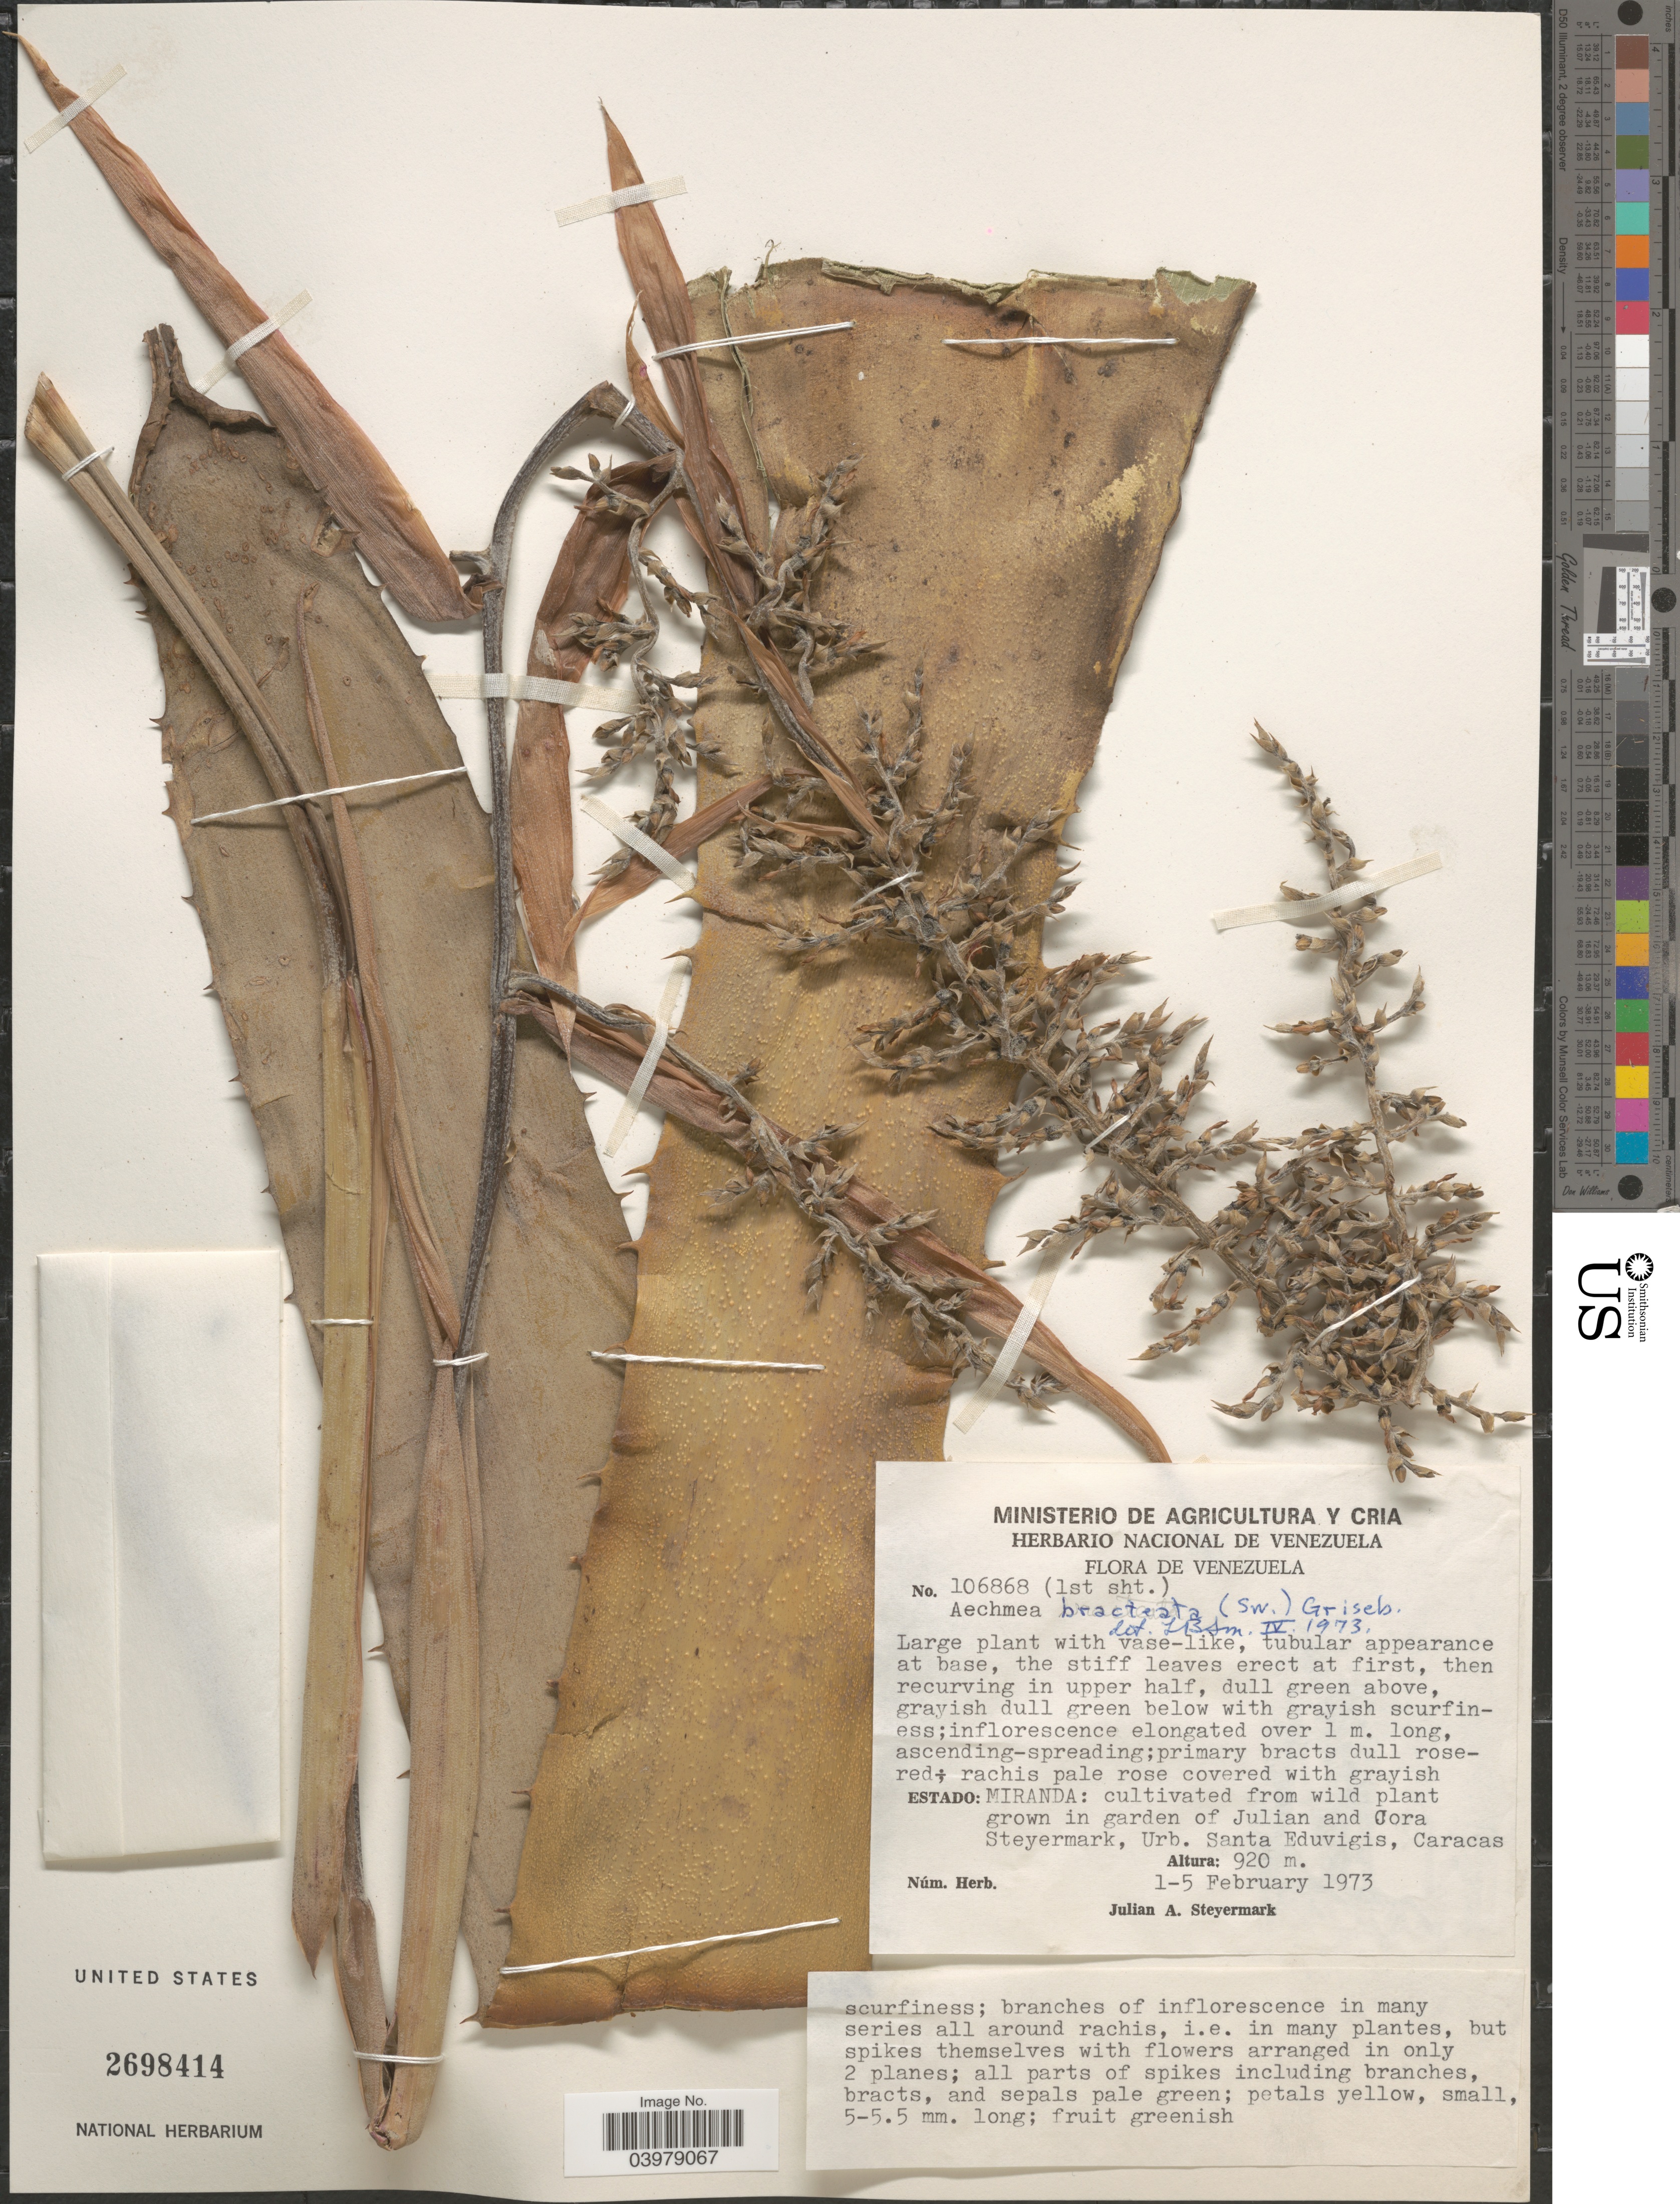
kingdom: Plantae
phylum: Tracheophyta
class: Liliopsida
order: Poales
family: Bromeliaceae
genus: Aechmea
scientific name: Aechmea bracteata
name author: (Sw.) Griseb.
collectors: J. Steyermark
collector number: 106868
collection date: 1973-02-01/1973-02-05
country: Venezuela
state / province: Miranda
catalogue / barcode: US 2698414